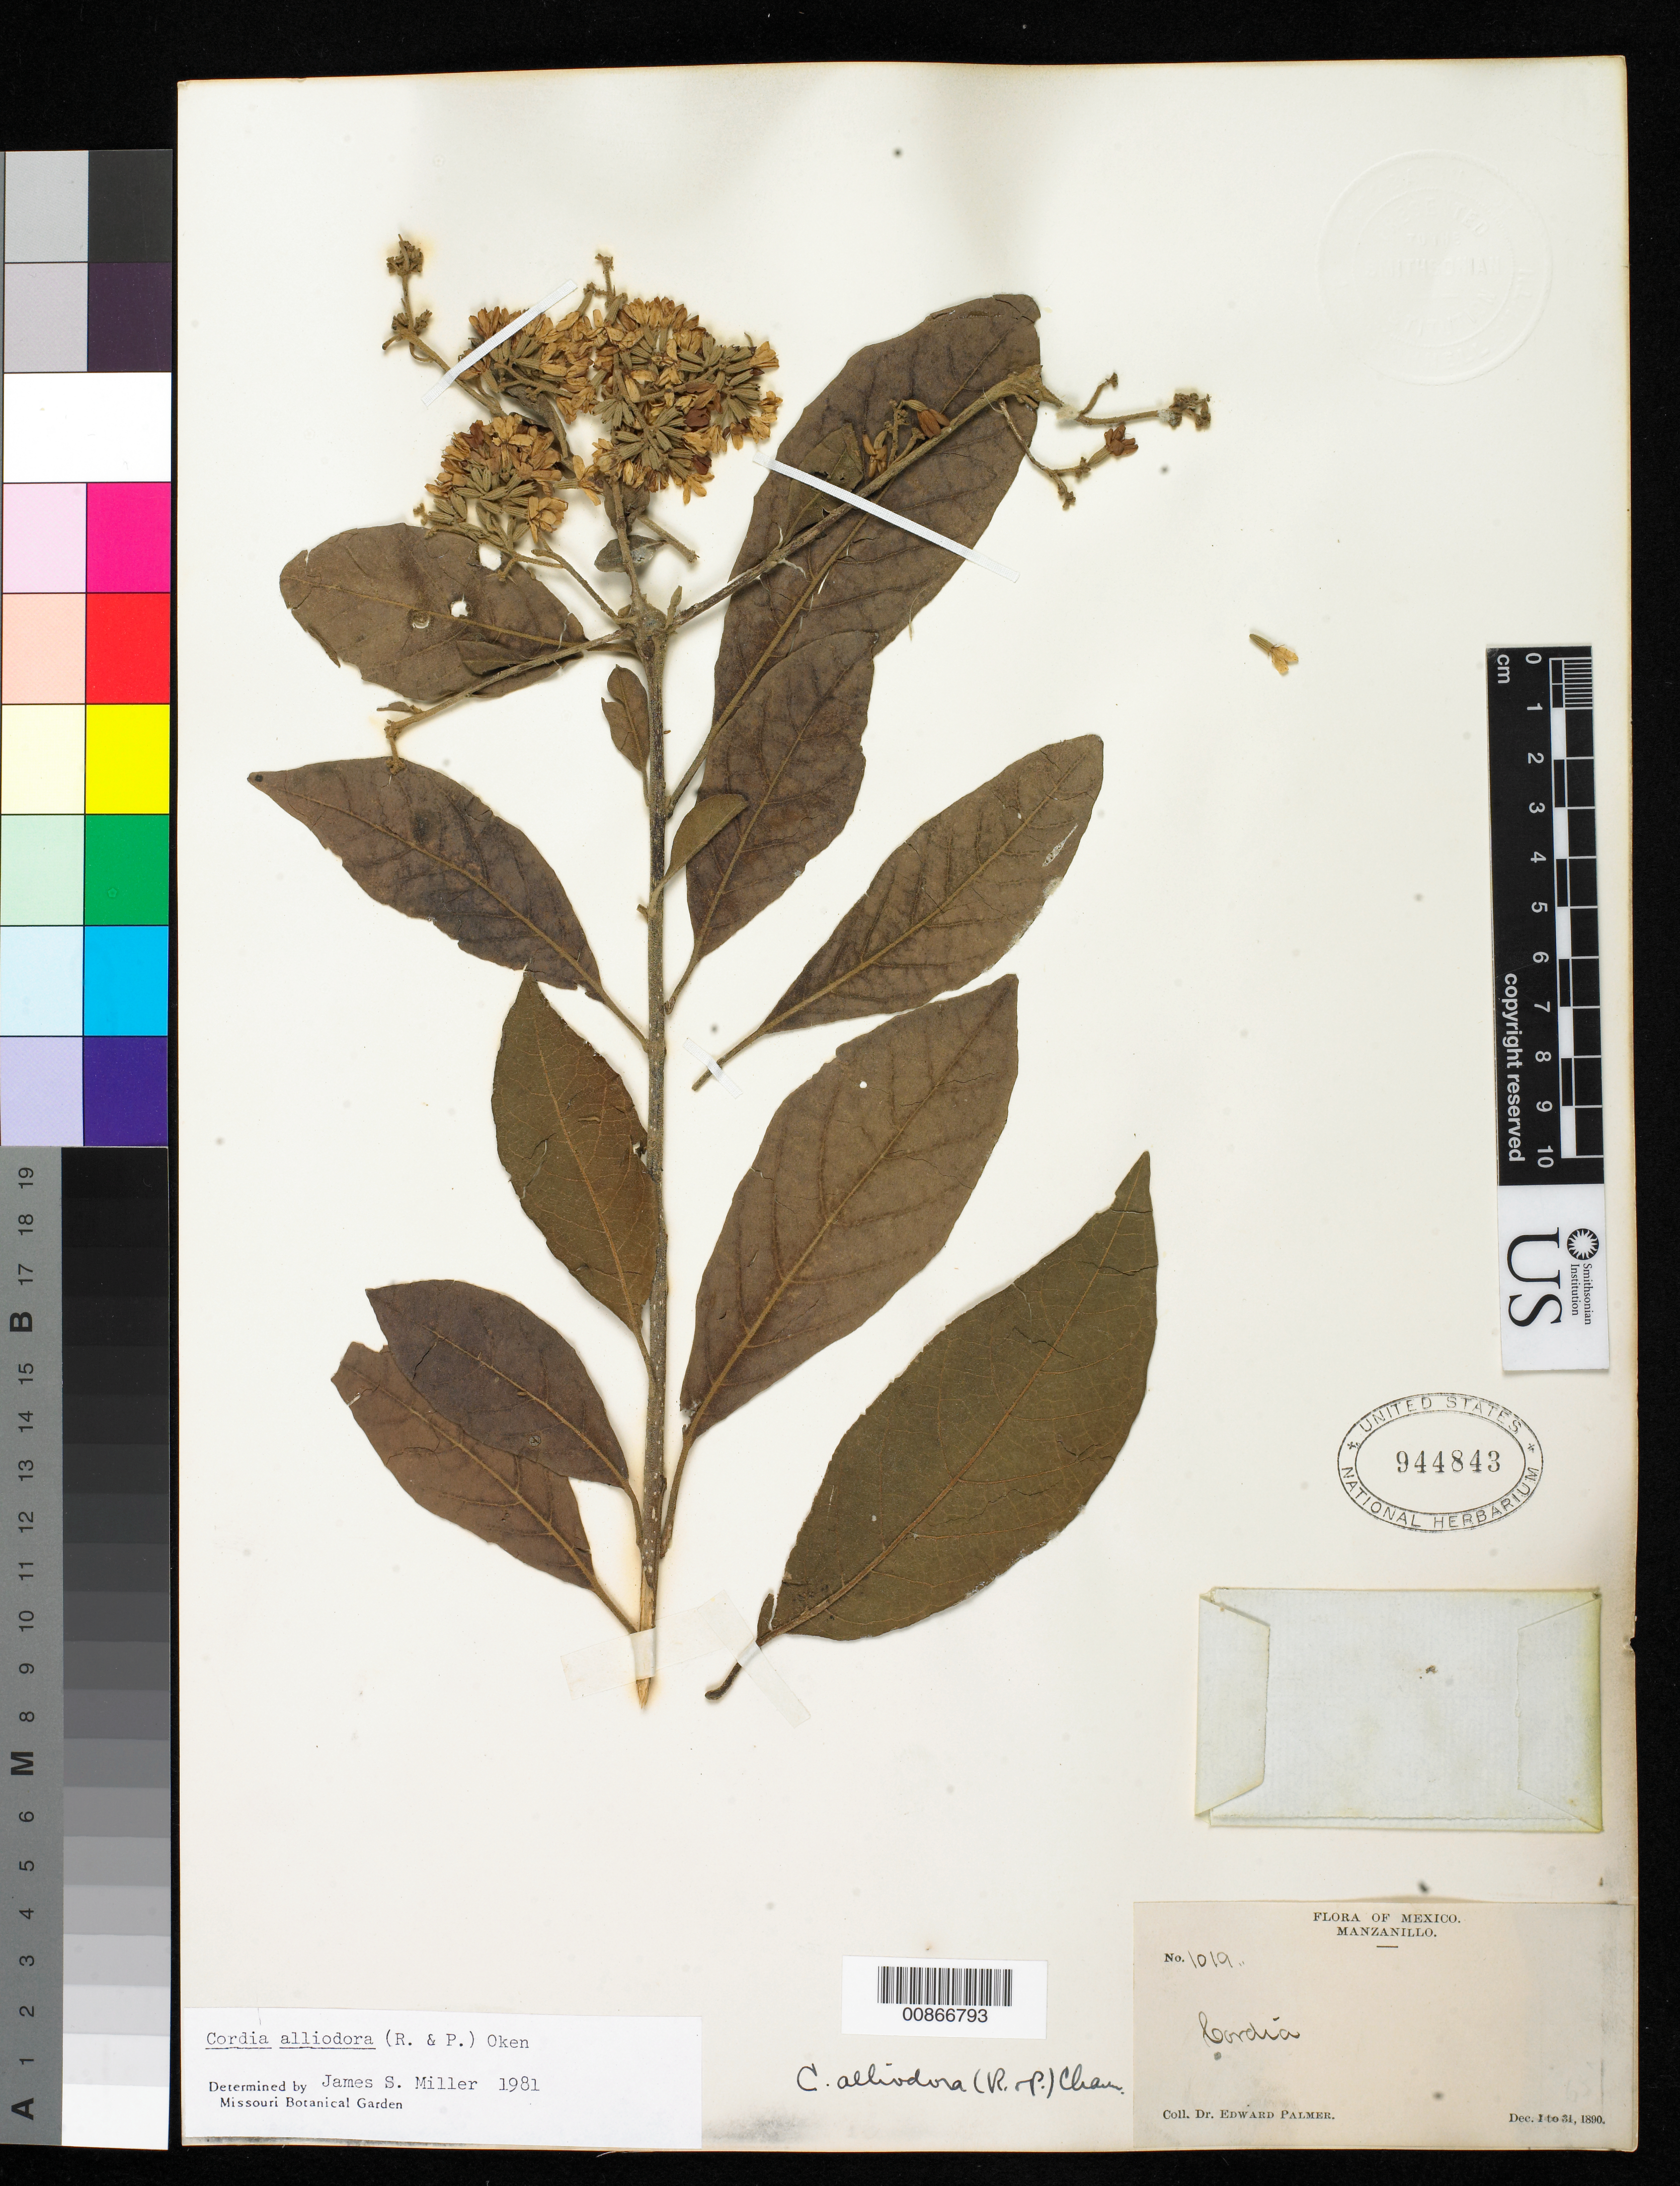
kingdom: Plantae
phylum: Tracheophyta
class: Magnoliopsida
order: Boraginales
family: Cordiaceae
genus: Cordia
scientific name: Cordia alliodora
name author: (Ruiz & Pav.) Oken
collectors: E. Palmer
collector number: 1019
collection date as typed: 01 Dec 1890 to 31 Dec 1890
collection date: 1890-12-01/1890-12-31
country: Mexico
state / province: Colima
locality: Manzanillo, Colima.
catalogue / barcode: US 944843